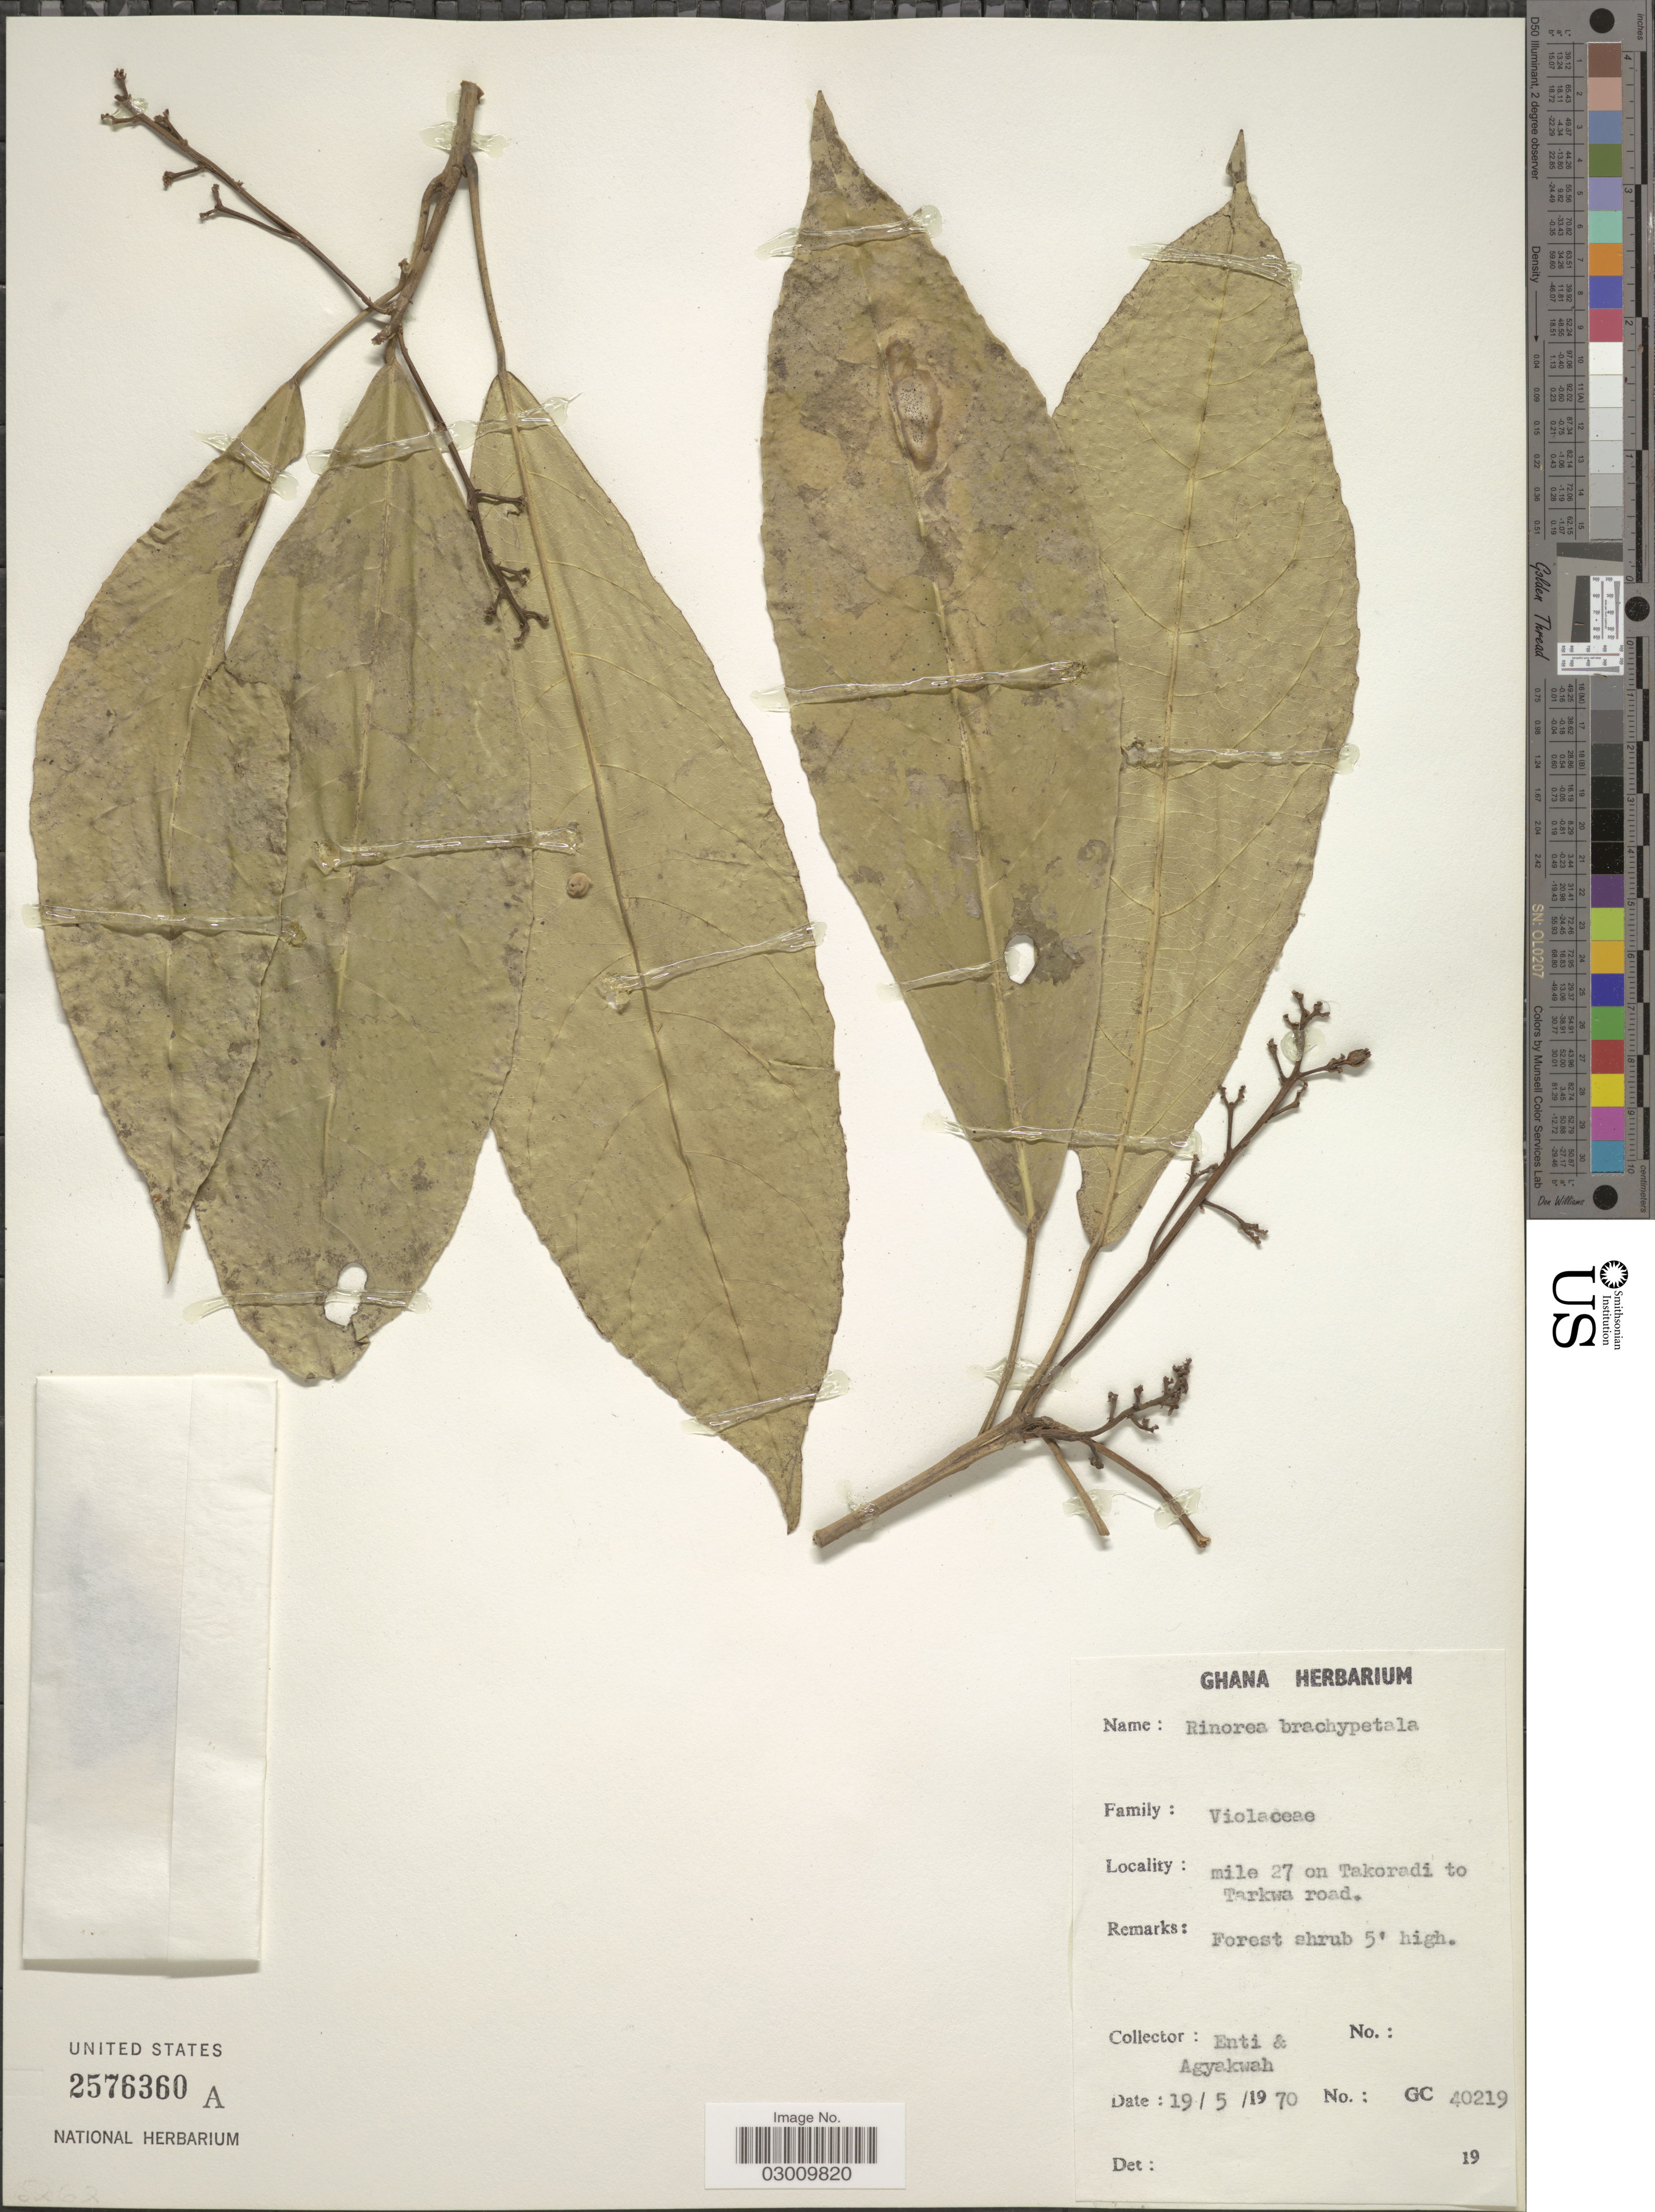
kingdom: Plantae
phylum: Tracheophyta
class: Magnoliopsida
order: Malpighiales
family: Violaceae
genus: Rinorea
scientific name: Rinorea brachypetala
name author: (Turcz.) Kuntze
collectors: -. Enti & Agyakwah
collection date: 1970-05-19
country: Ghana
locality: Mile 27 on Takoradi to Tarkwa road.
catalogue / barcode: US 2576360A